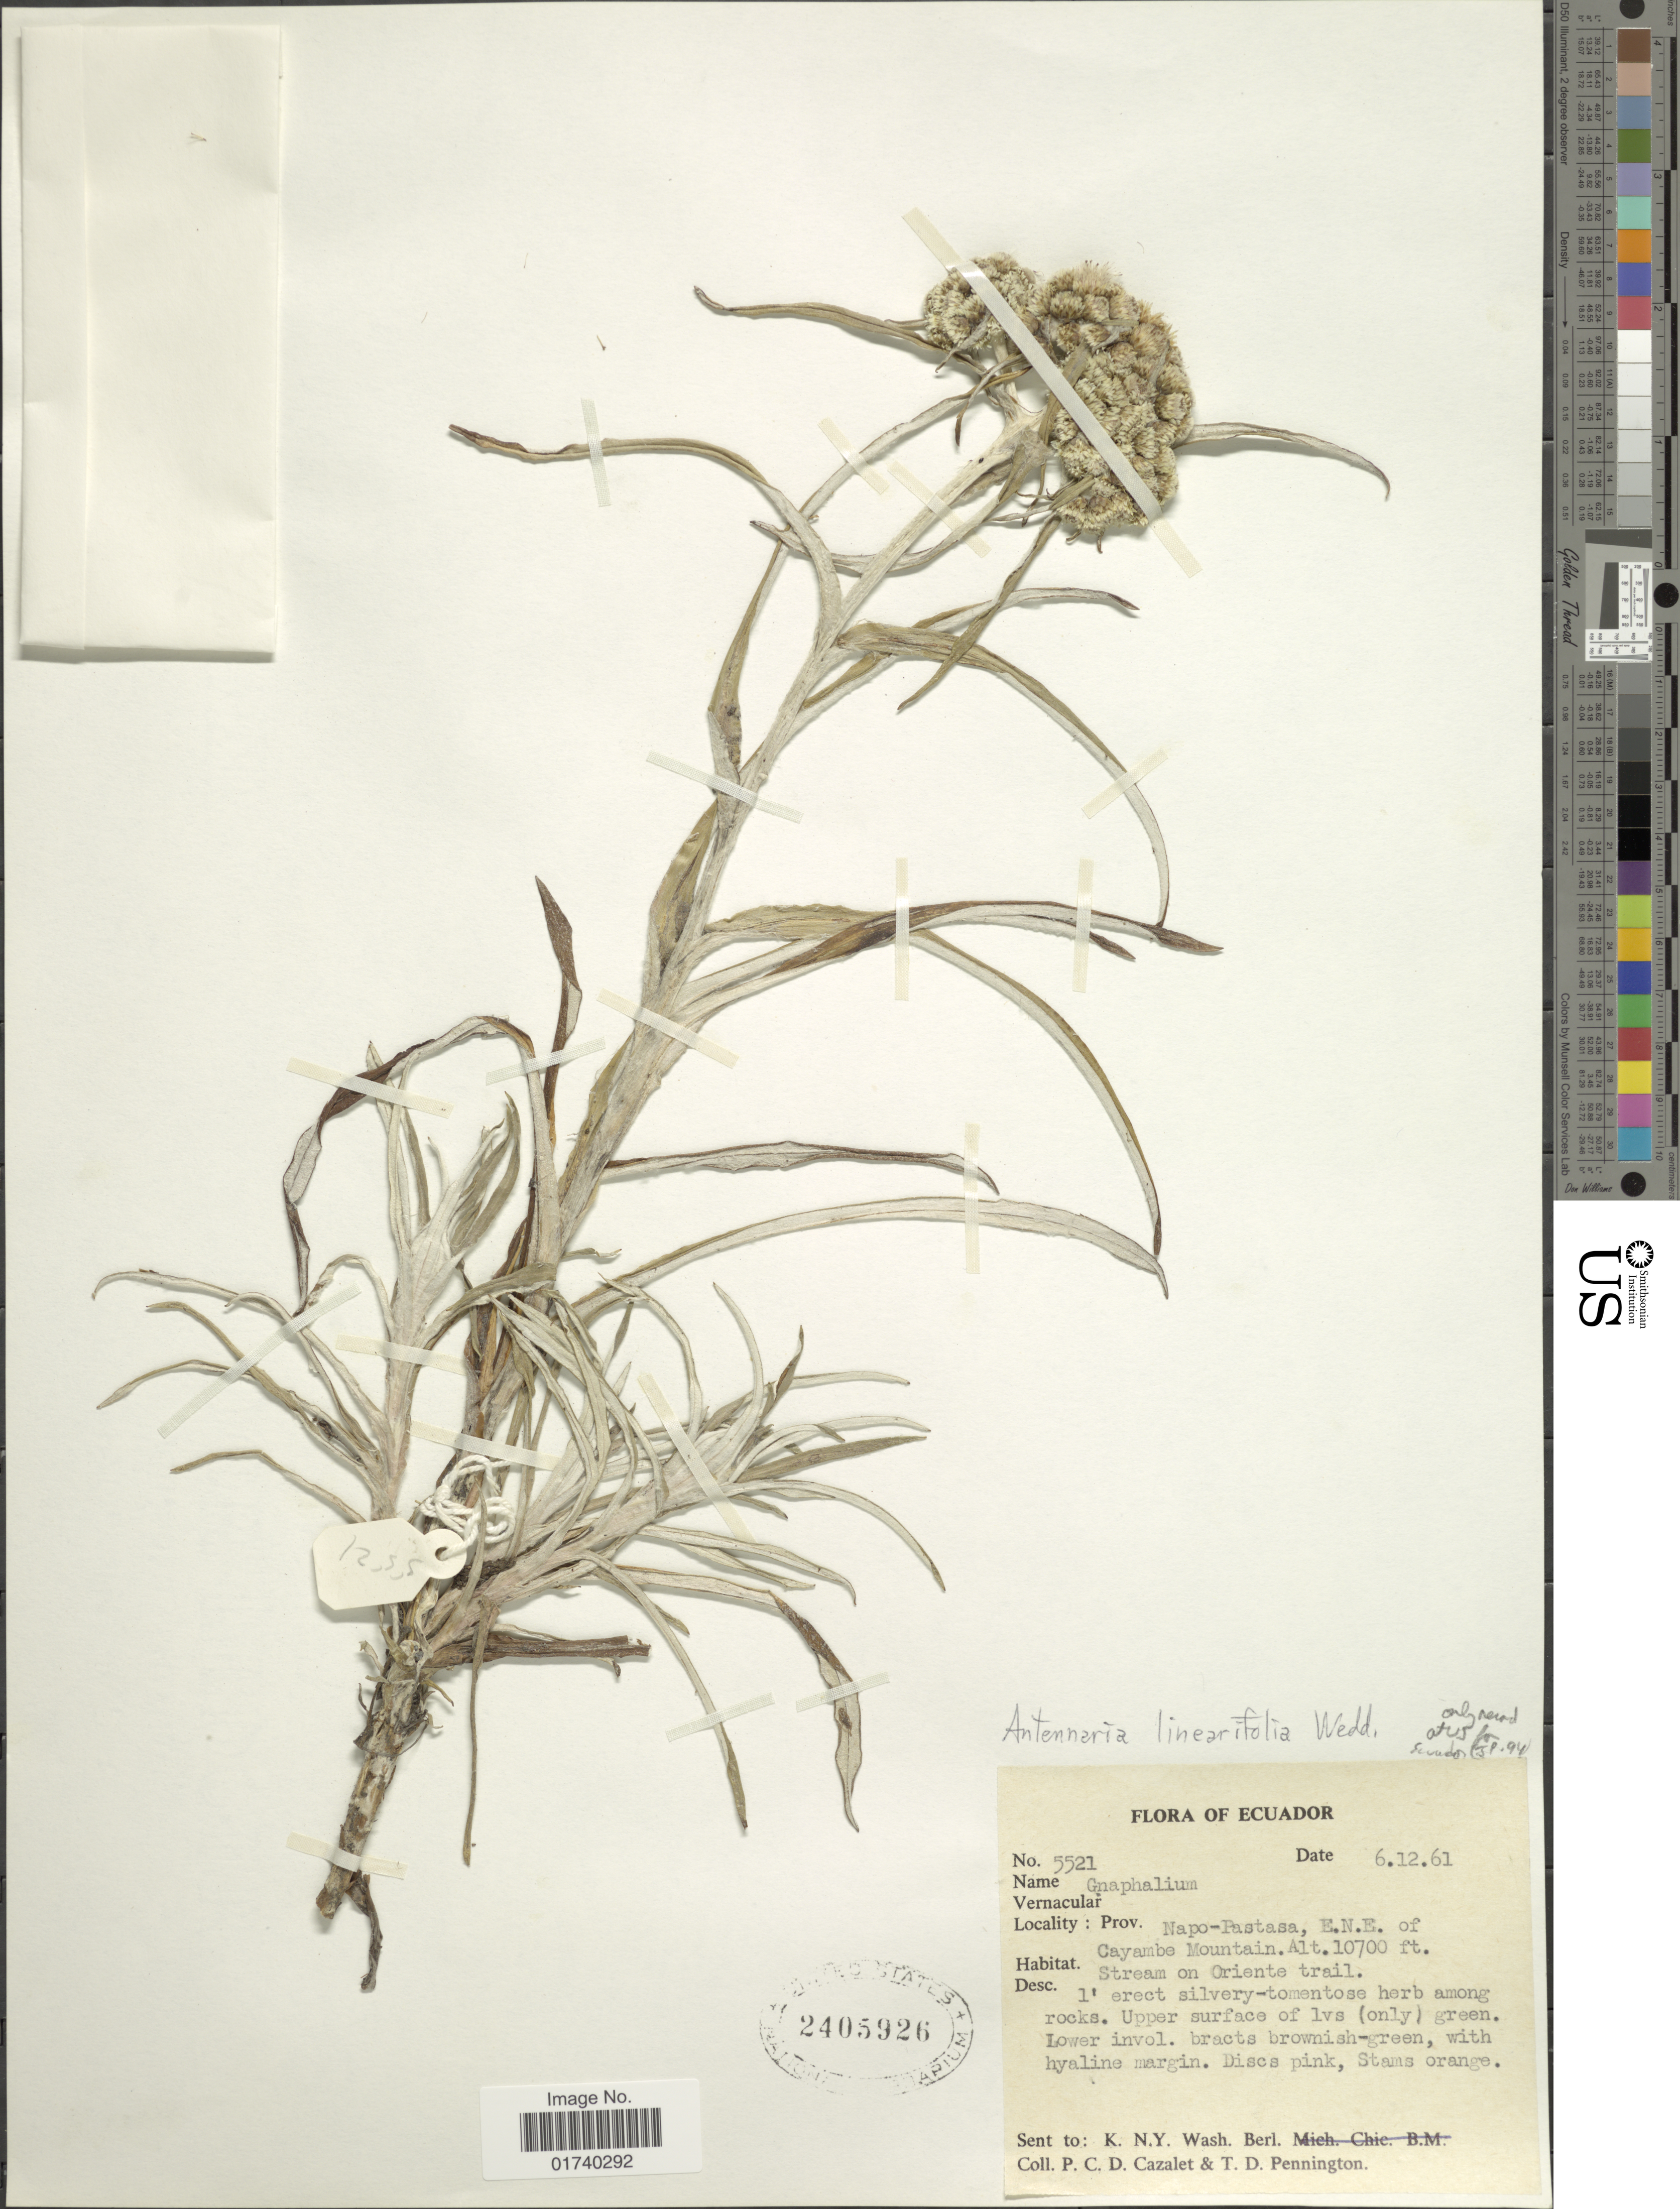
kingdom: Plantae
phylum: Tracheophyta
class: Magnoliopsida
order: Asterales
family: Asteraceae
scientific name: Hypserion major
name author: G.L. Nesom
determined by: Nesom, Guy L.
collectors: P. C. D. Cazalet & T. D. Pennington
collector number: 5521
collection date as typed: Transcribed d/m/y: 12/6/61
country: Ecuador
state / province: Pastaza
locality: Napo - Pastasa, E.N.E. of Cayambe Mountain.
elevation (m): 3261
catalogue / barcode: US 2405926